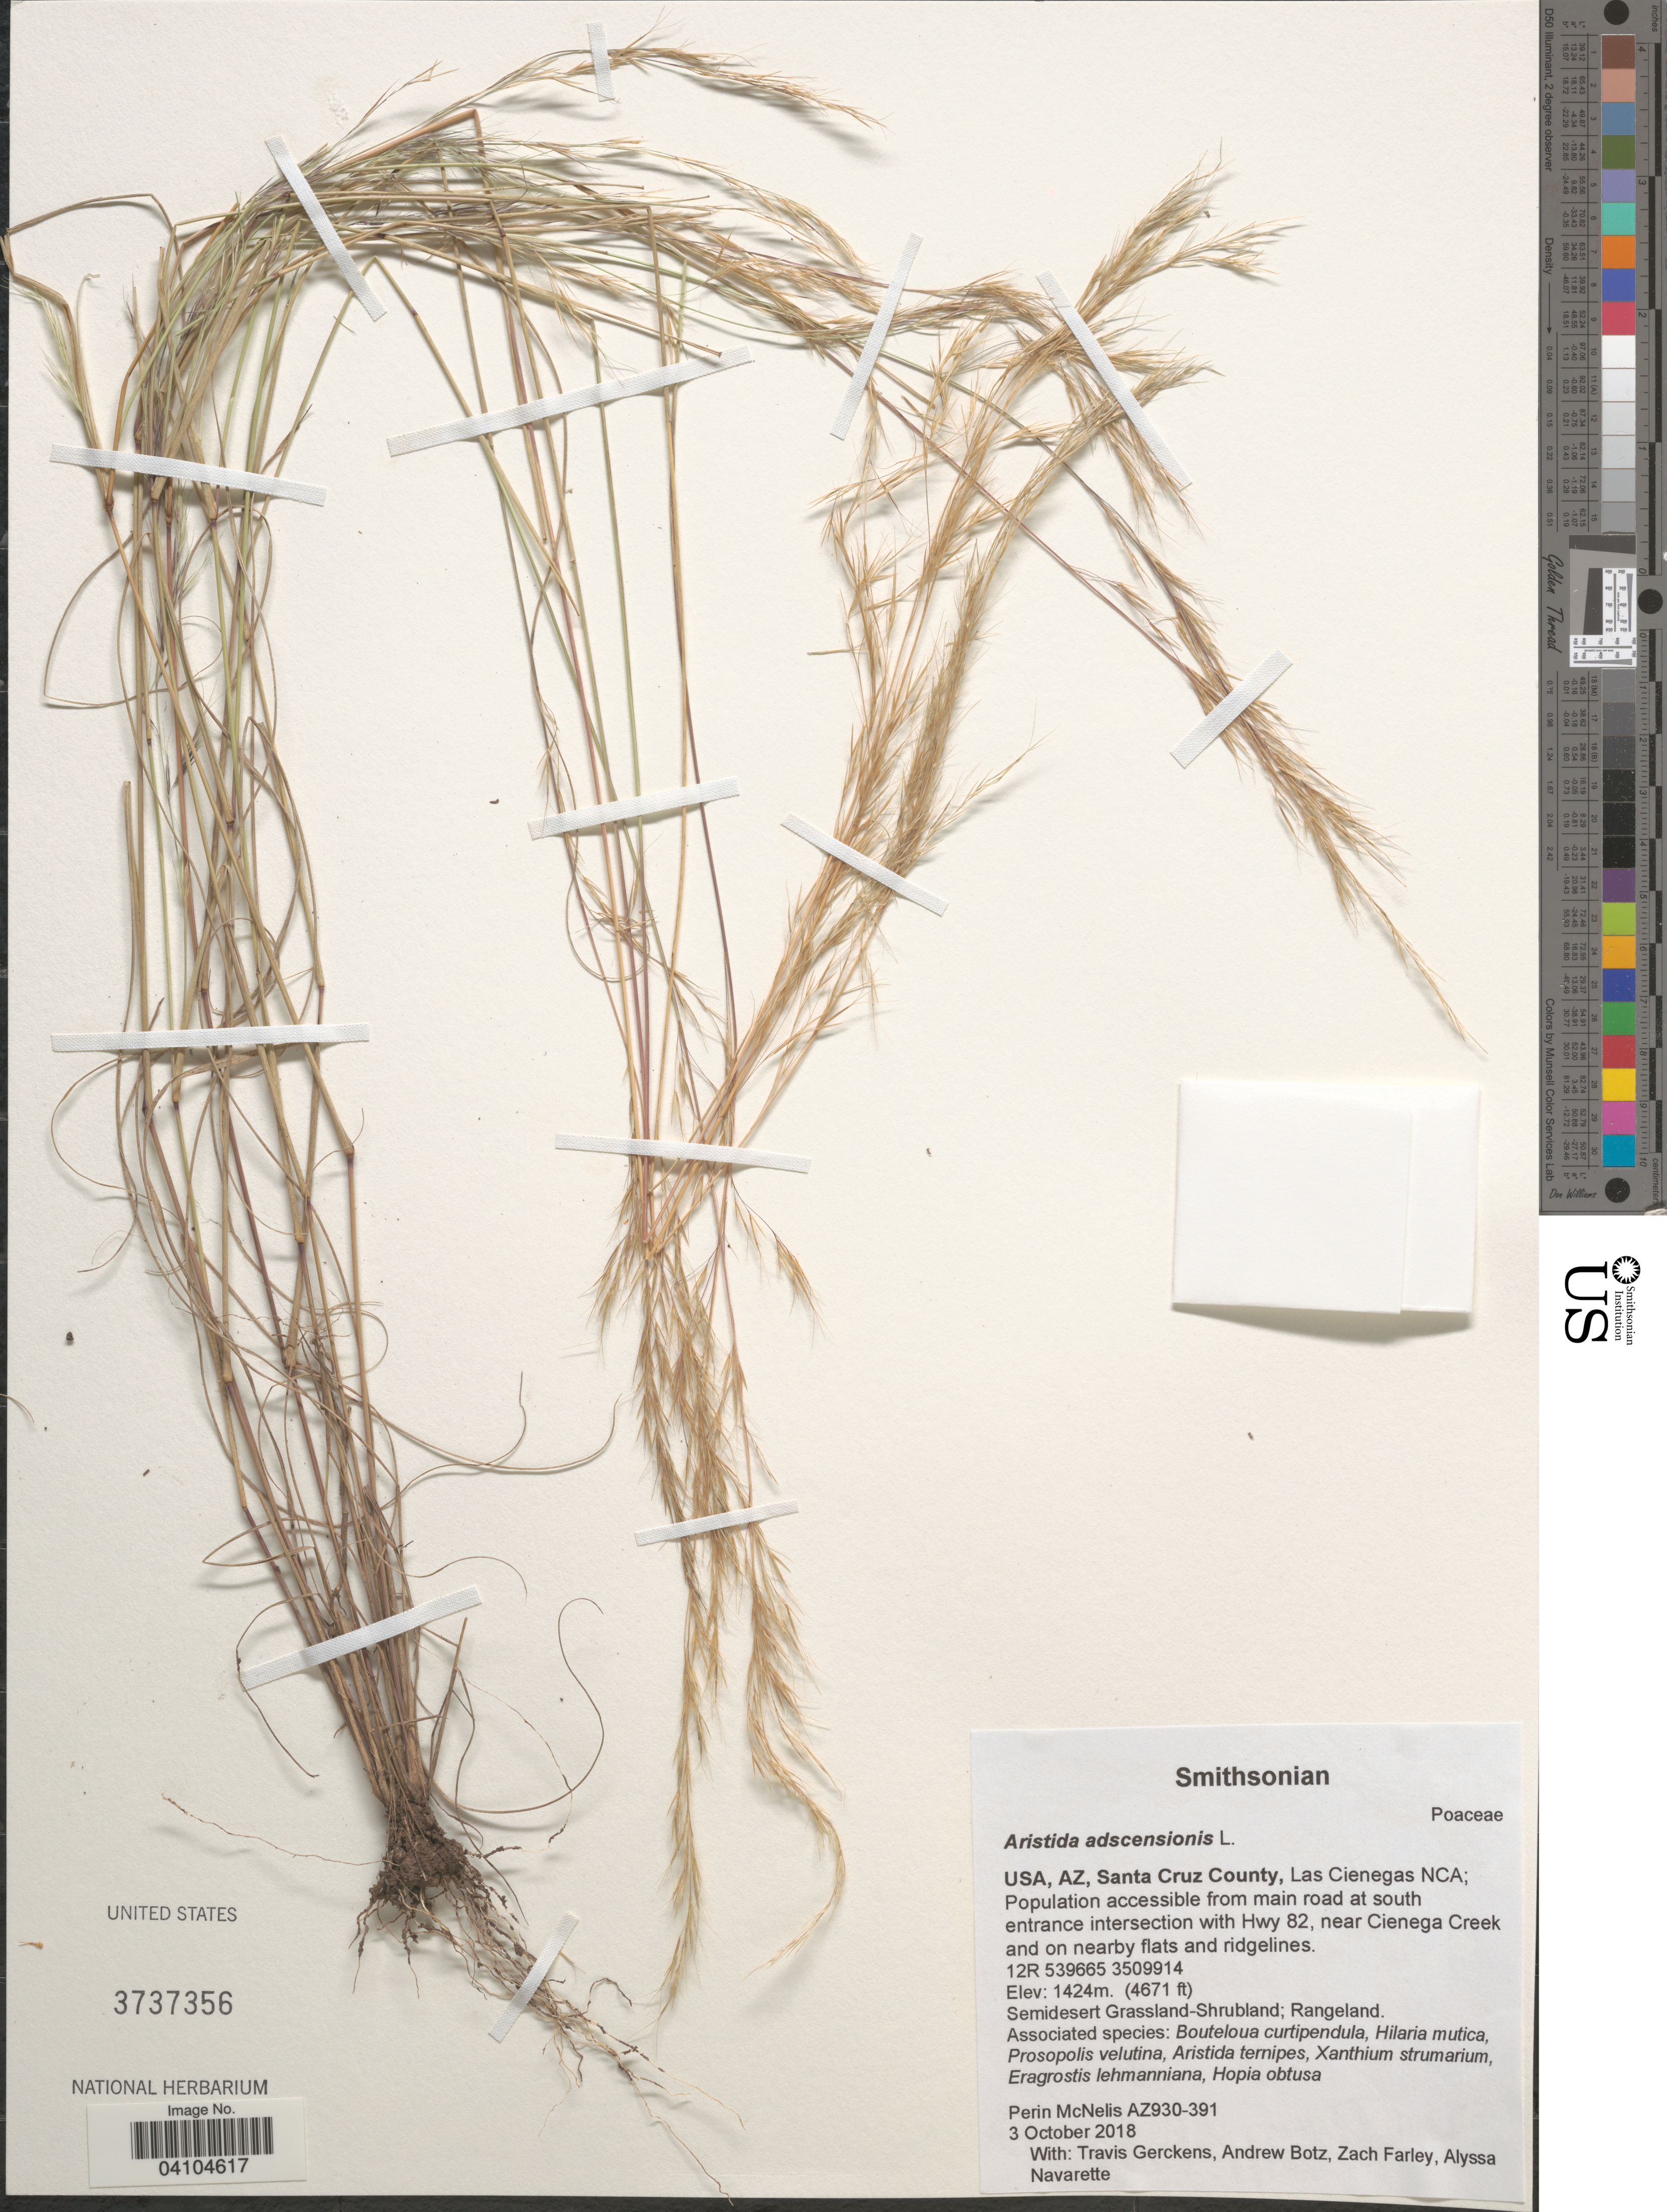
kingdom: Plantae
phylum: Tracheophyta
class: Liliopsida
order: Poales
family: Poaceae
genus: Aristida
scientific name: Aristida adscensionis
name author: L.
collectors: P. McNelis, T. Gerckens, A. Botz, Z. Farley & A. Navarette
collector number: AZ930-391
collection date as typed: Transcribed d/m/y: 3/10/2018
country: United States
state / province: Arizona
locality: Santa Cruz County. Las Cienegas NCA; Population accessible from main road at south entrance intersection with Hwy 82, near Cienega Creek and on nearby flats and ridgelines. 12R 539665 3509914.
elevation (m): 1424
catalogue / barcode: US 3737356